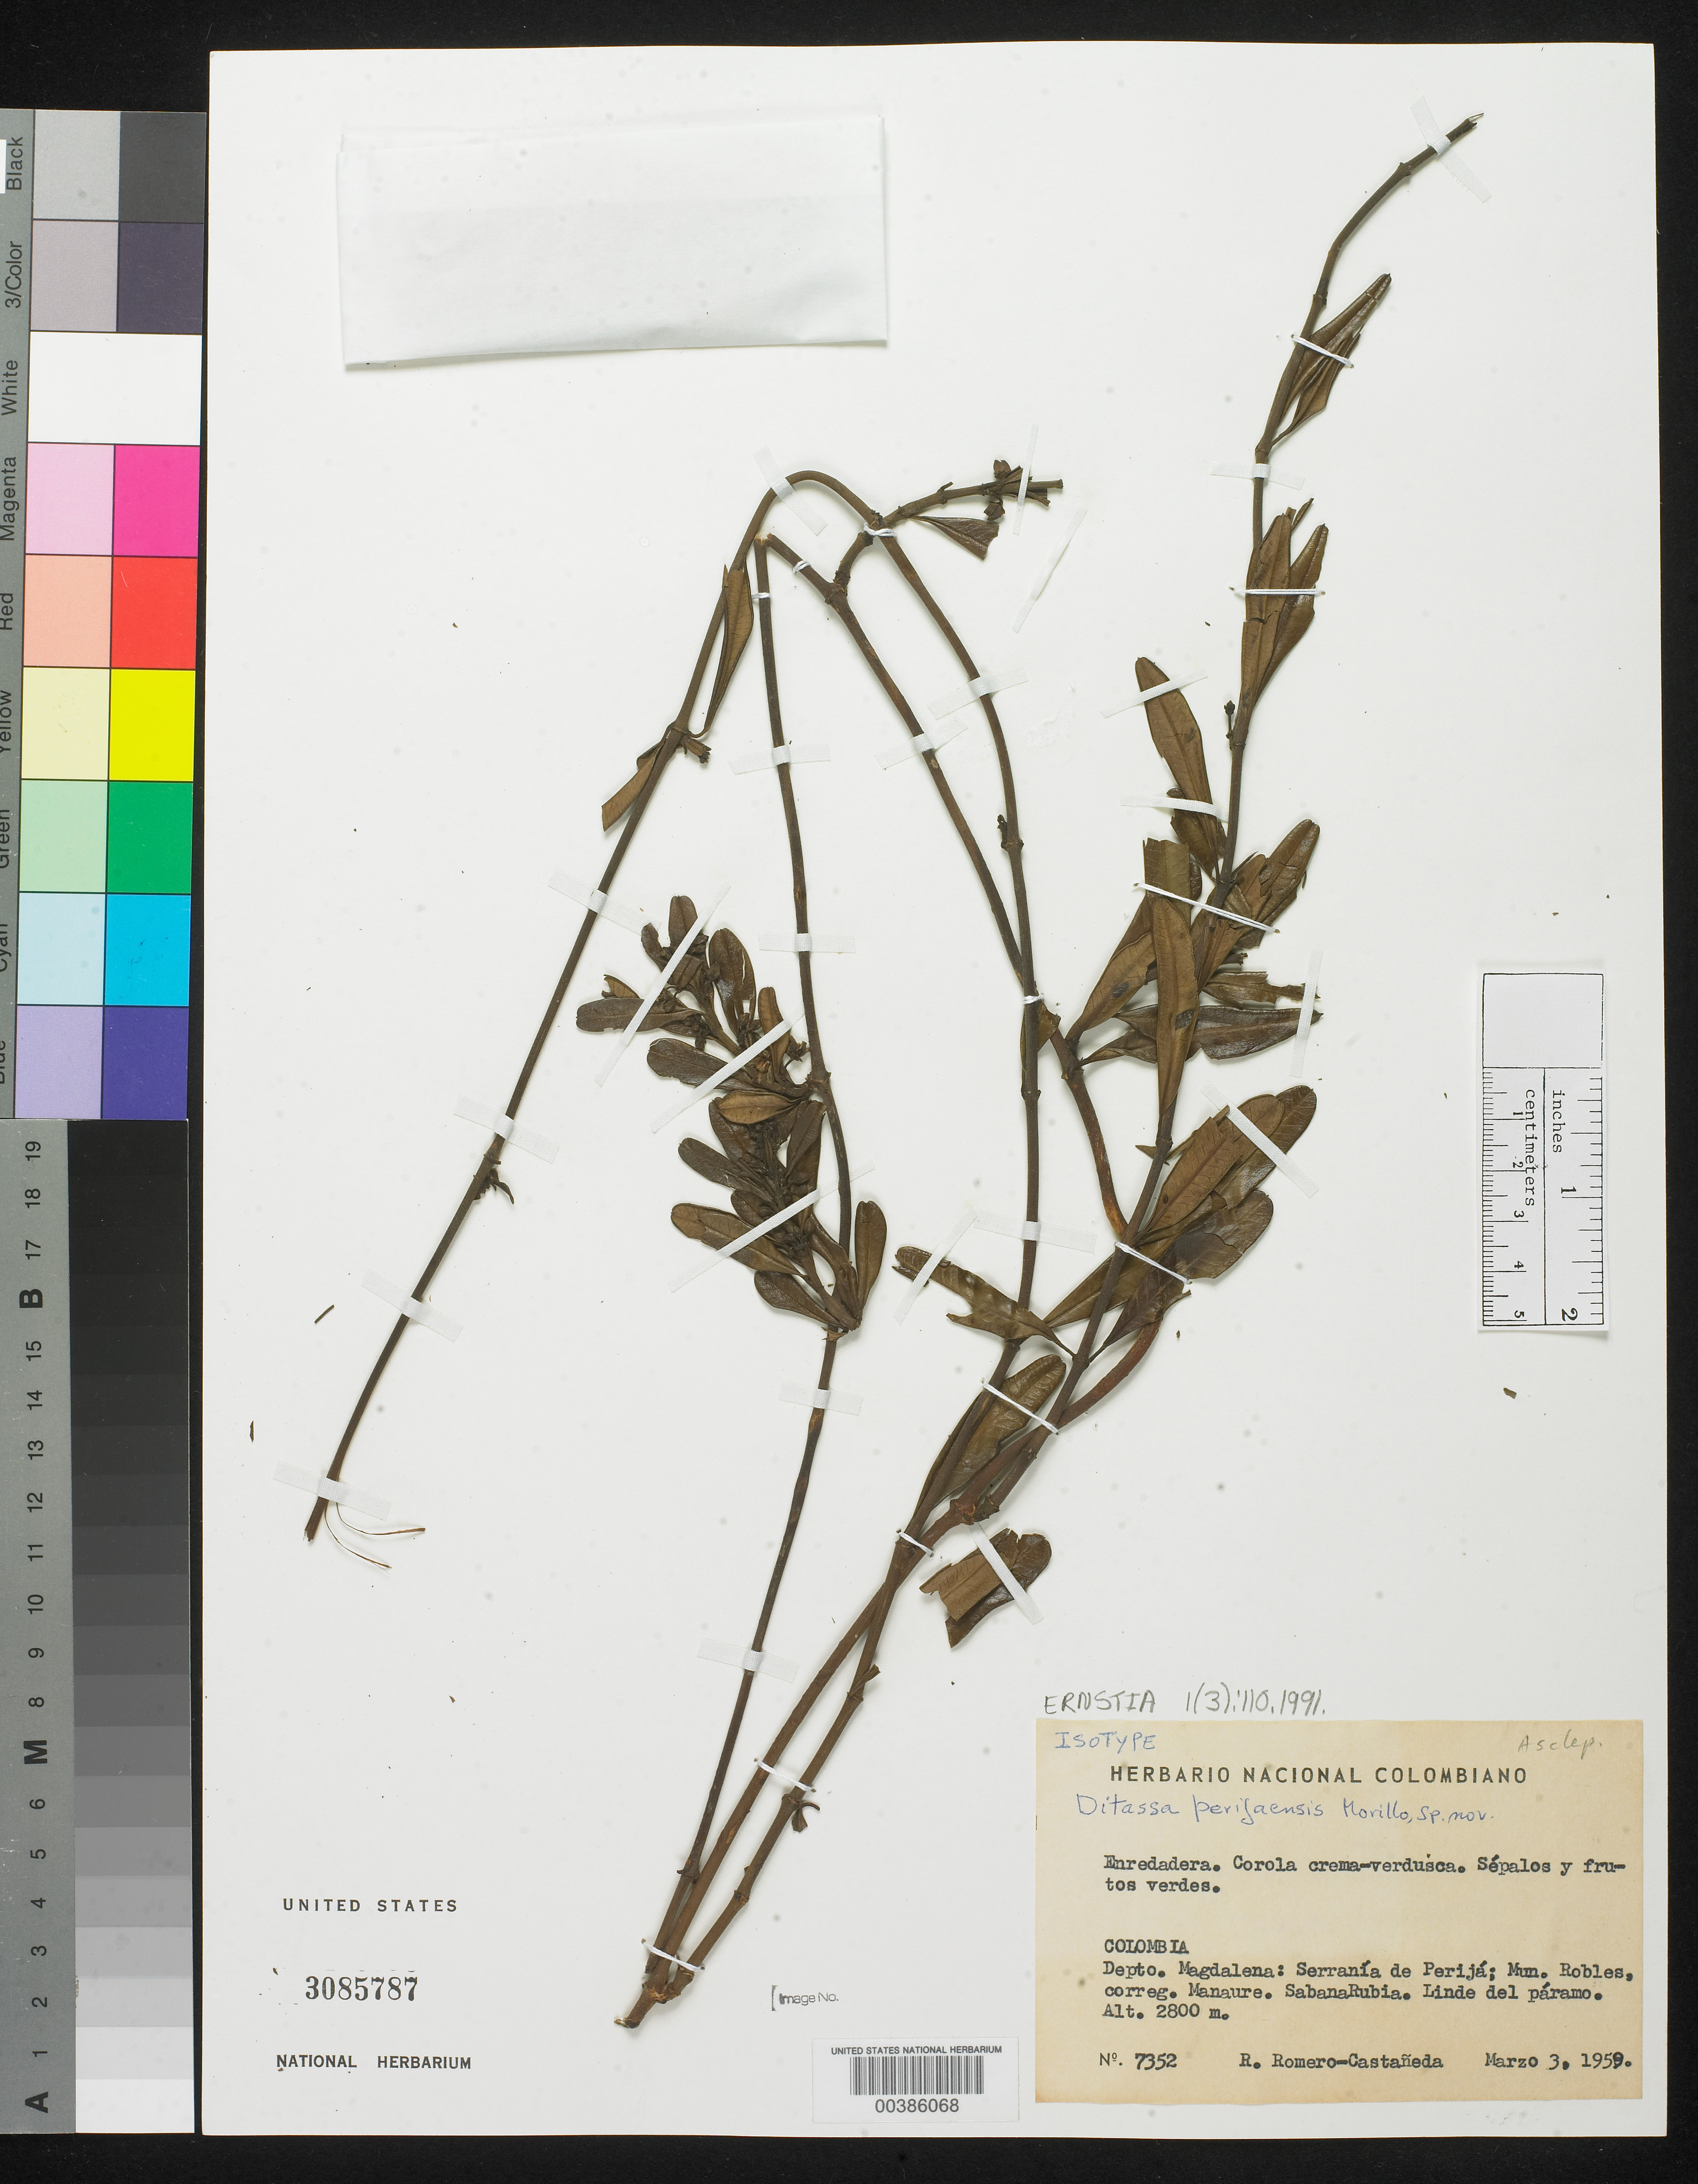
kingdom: Plantae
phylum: Tracheophyta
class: Magnoliopsida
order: Gentianales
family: Apocynaceae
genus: Ditassa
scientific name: Ditassa perijaensis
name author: Morillo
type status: Isotype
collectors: R. Romero Castañeda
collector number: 7352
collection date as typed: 03 Mar 1950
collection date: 1950-03-03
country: Colombia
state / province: Magdalena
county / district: Robles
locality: Serrania de Perija, correg. Manaure, Sabana Rubia, linde del Paramo.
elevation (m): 2800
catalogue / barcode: US 3085787